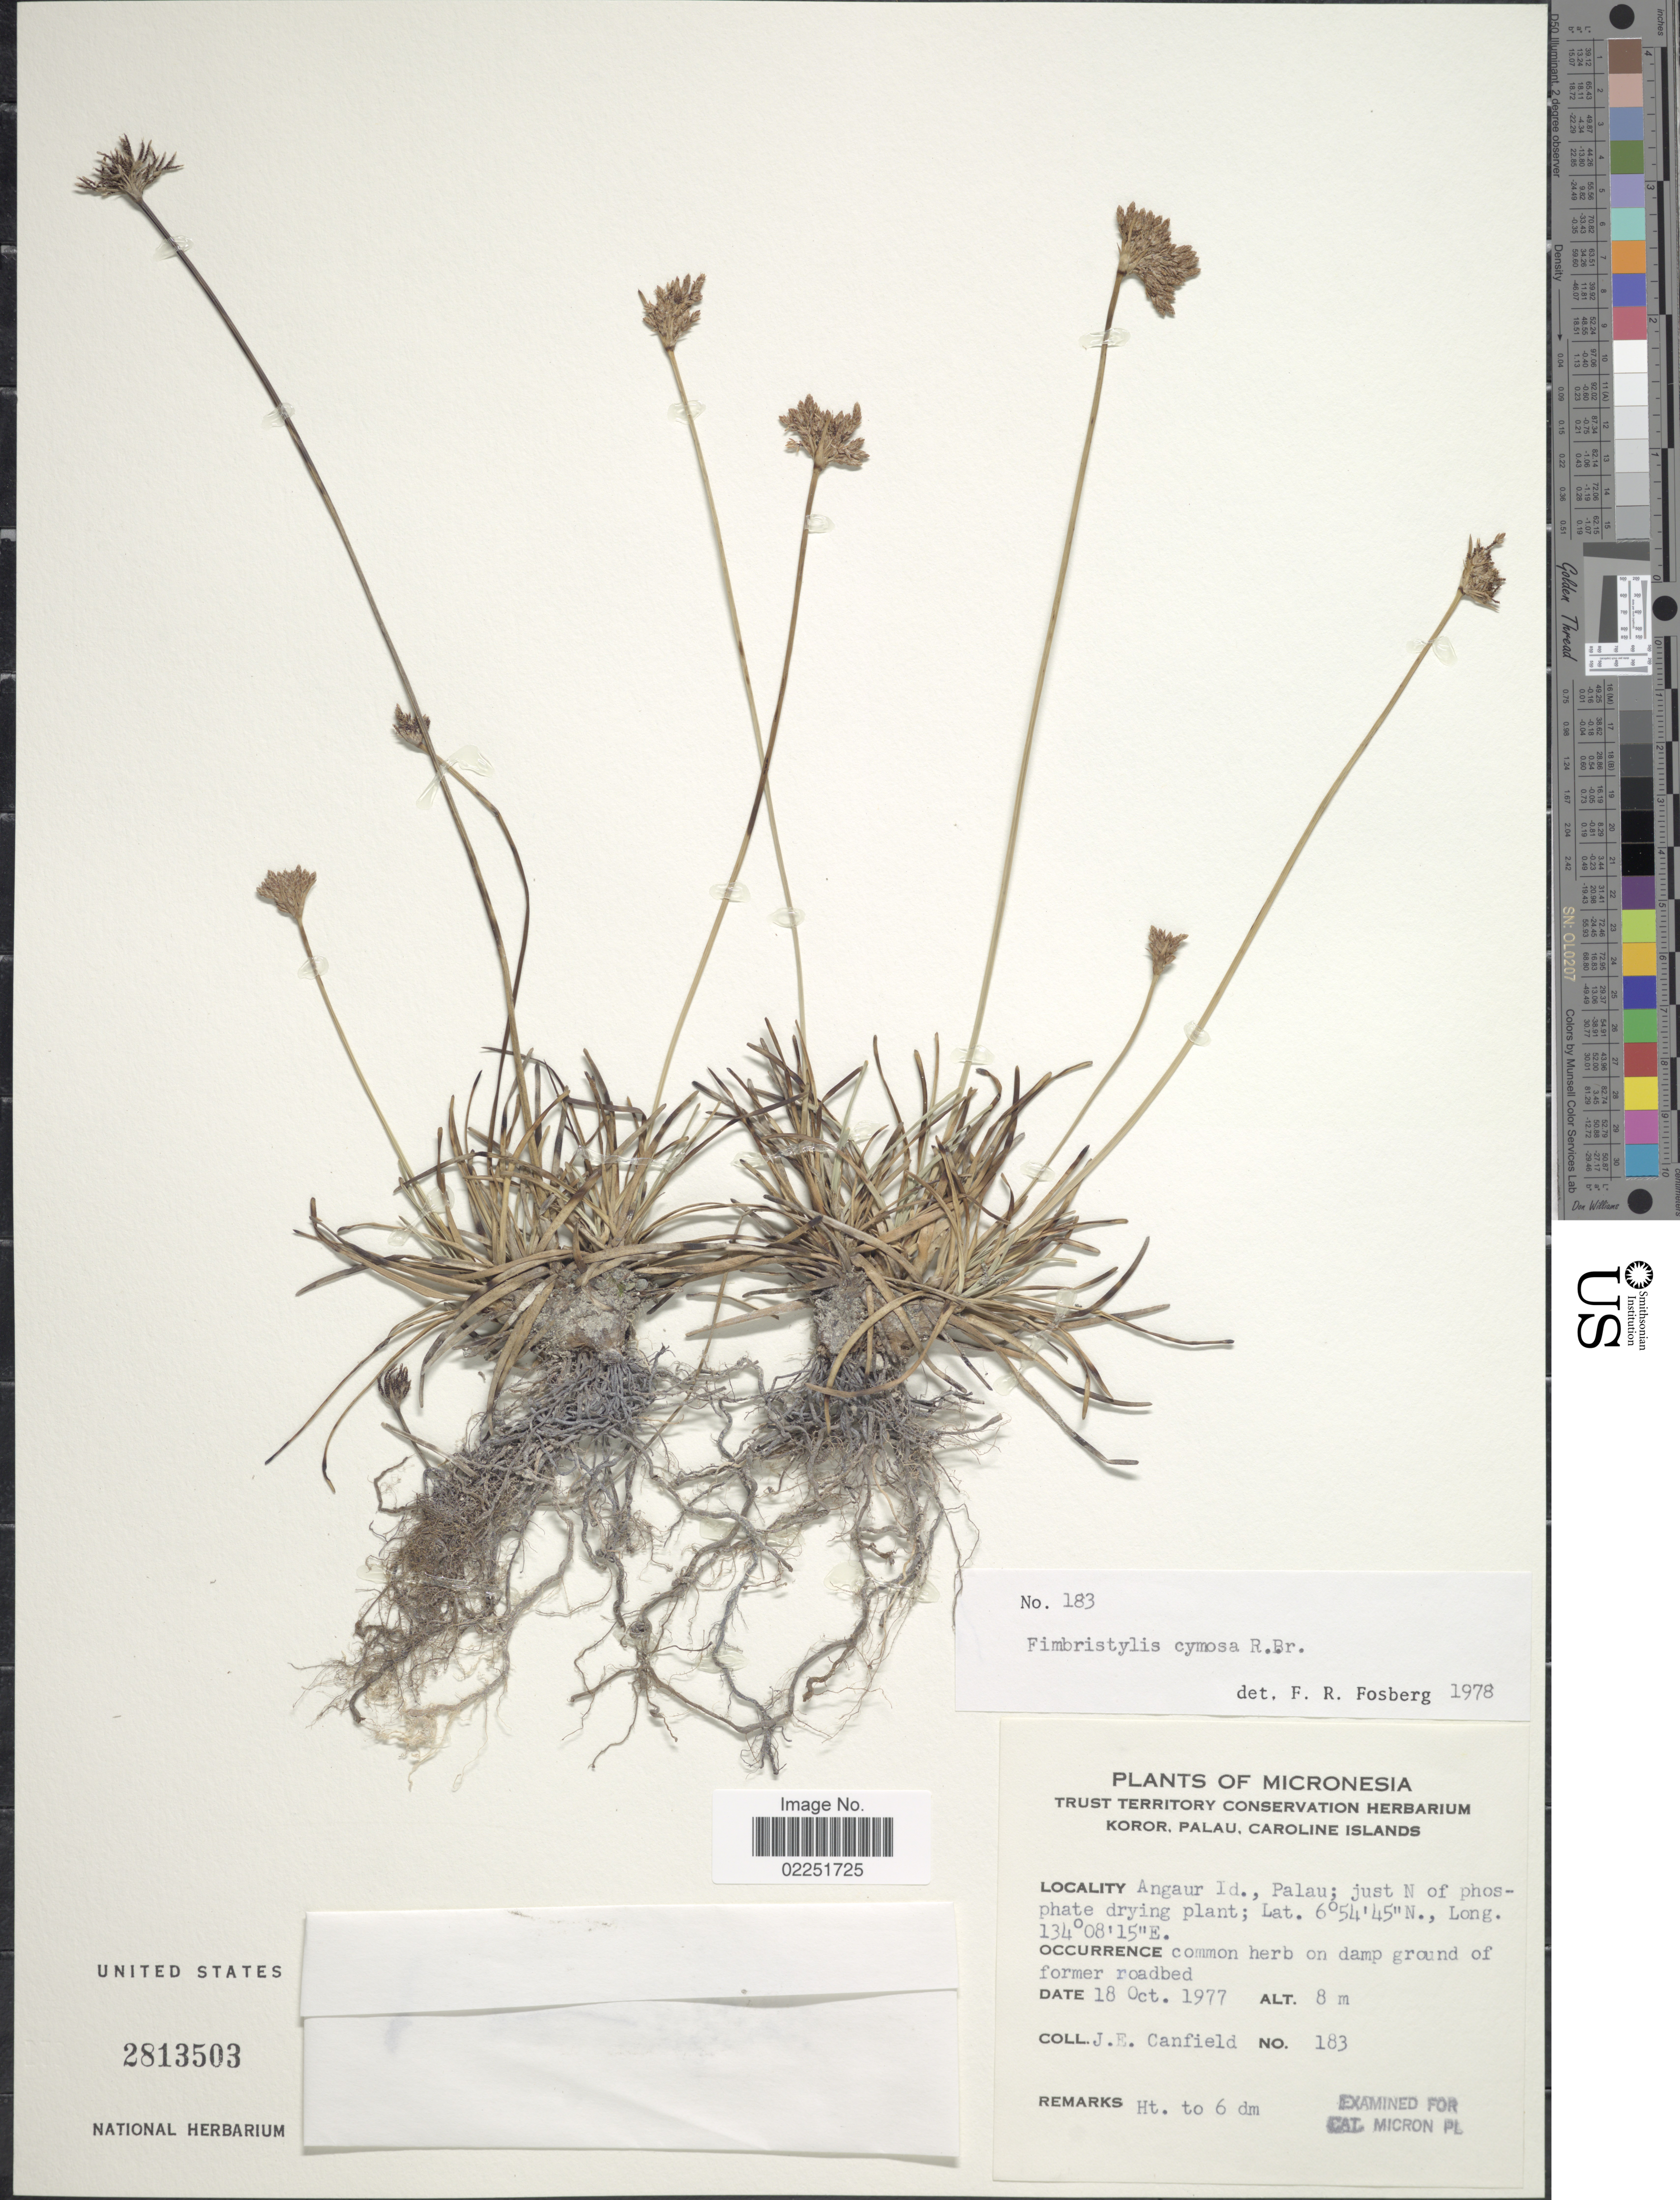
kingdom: Plantae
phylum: Tracheophyta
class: Liliopsida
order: Poales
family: Cyperaceae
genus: Fimbristylis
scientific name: Fimbristylis cymosa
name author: R. Br.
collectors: J. E. Canfield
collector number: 183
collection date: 1977-10-18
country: Palau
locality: Micronesia, Koror, Palau, Caroline Islands. Angaur Id., Palau; just N of phosphate drying plant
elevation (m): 8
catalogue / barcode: US 2813503